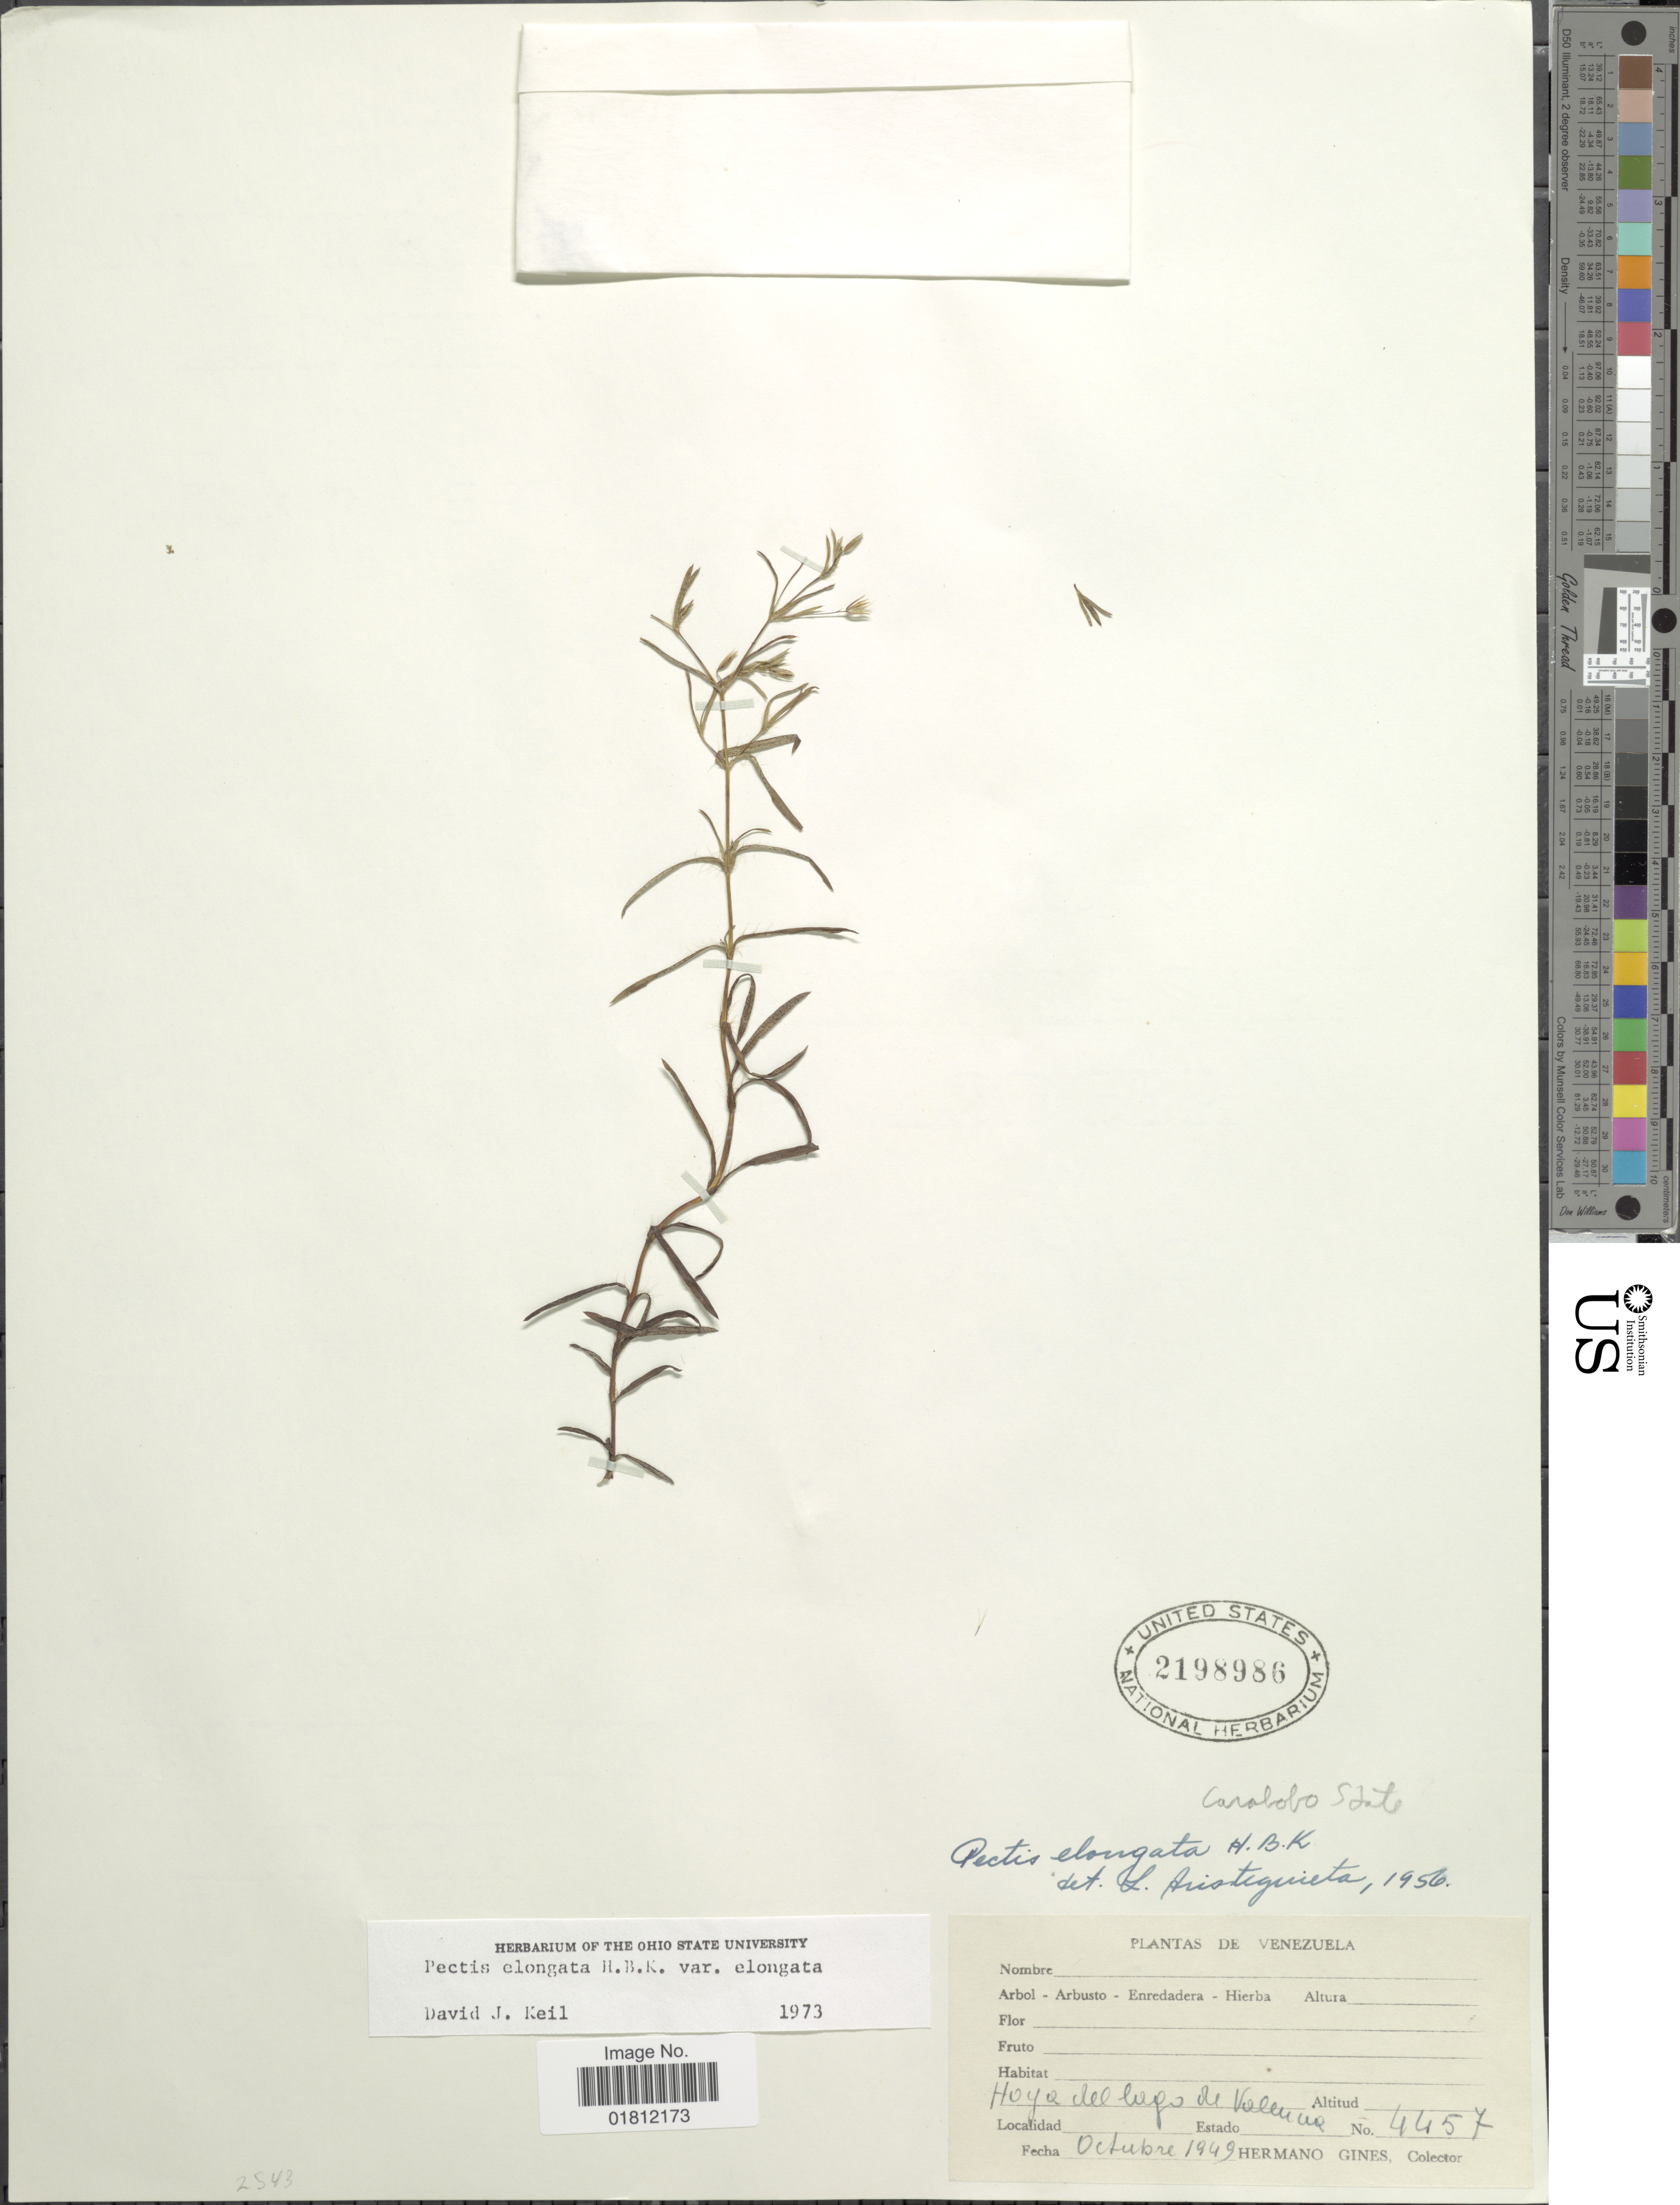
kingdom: Plantae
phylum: Tracheophyta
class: Magnoliopsida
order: Asterales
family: Asteraceae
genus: Pectis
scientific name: Pectis elongata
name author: Kunth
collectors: Bro. Gines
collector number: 4457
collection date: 1949-10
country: Venezuela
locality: Hoya del lago de Valencia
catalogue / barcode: US 2198986